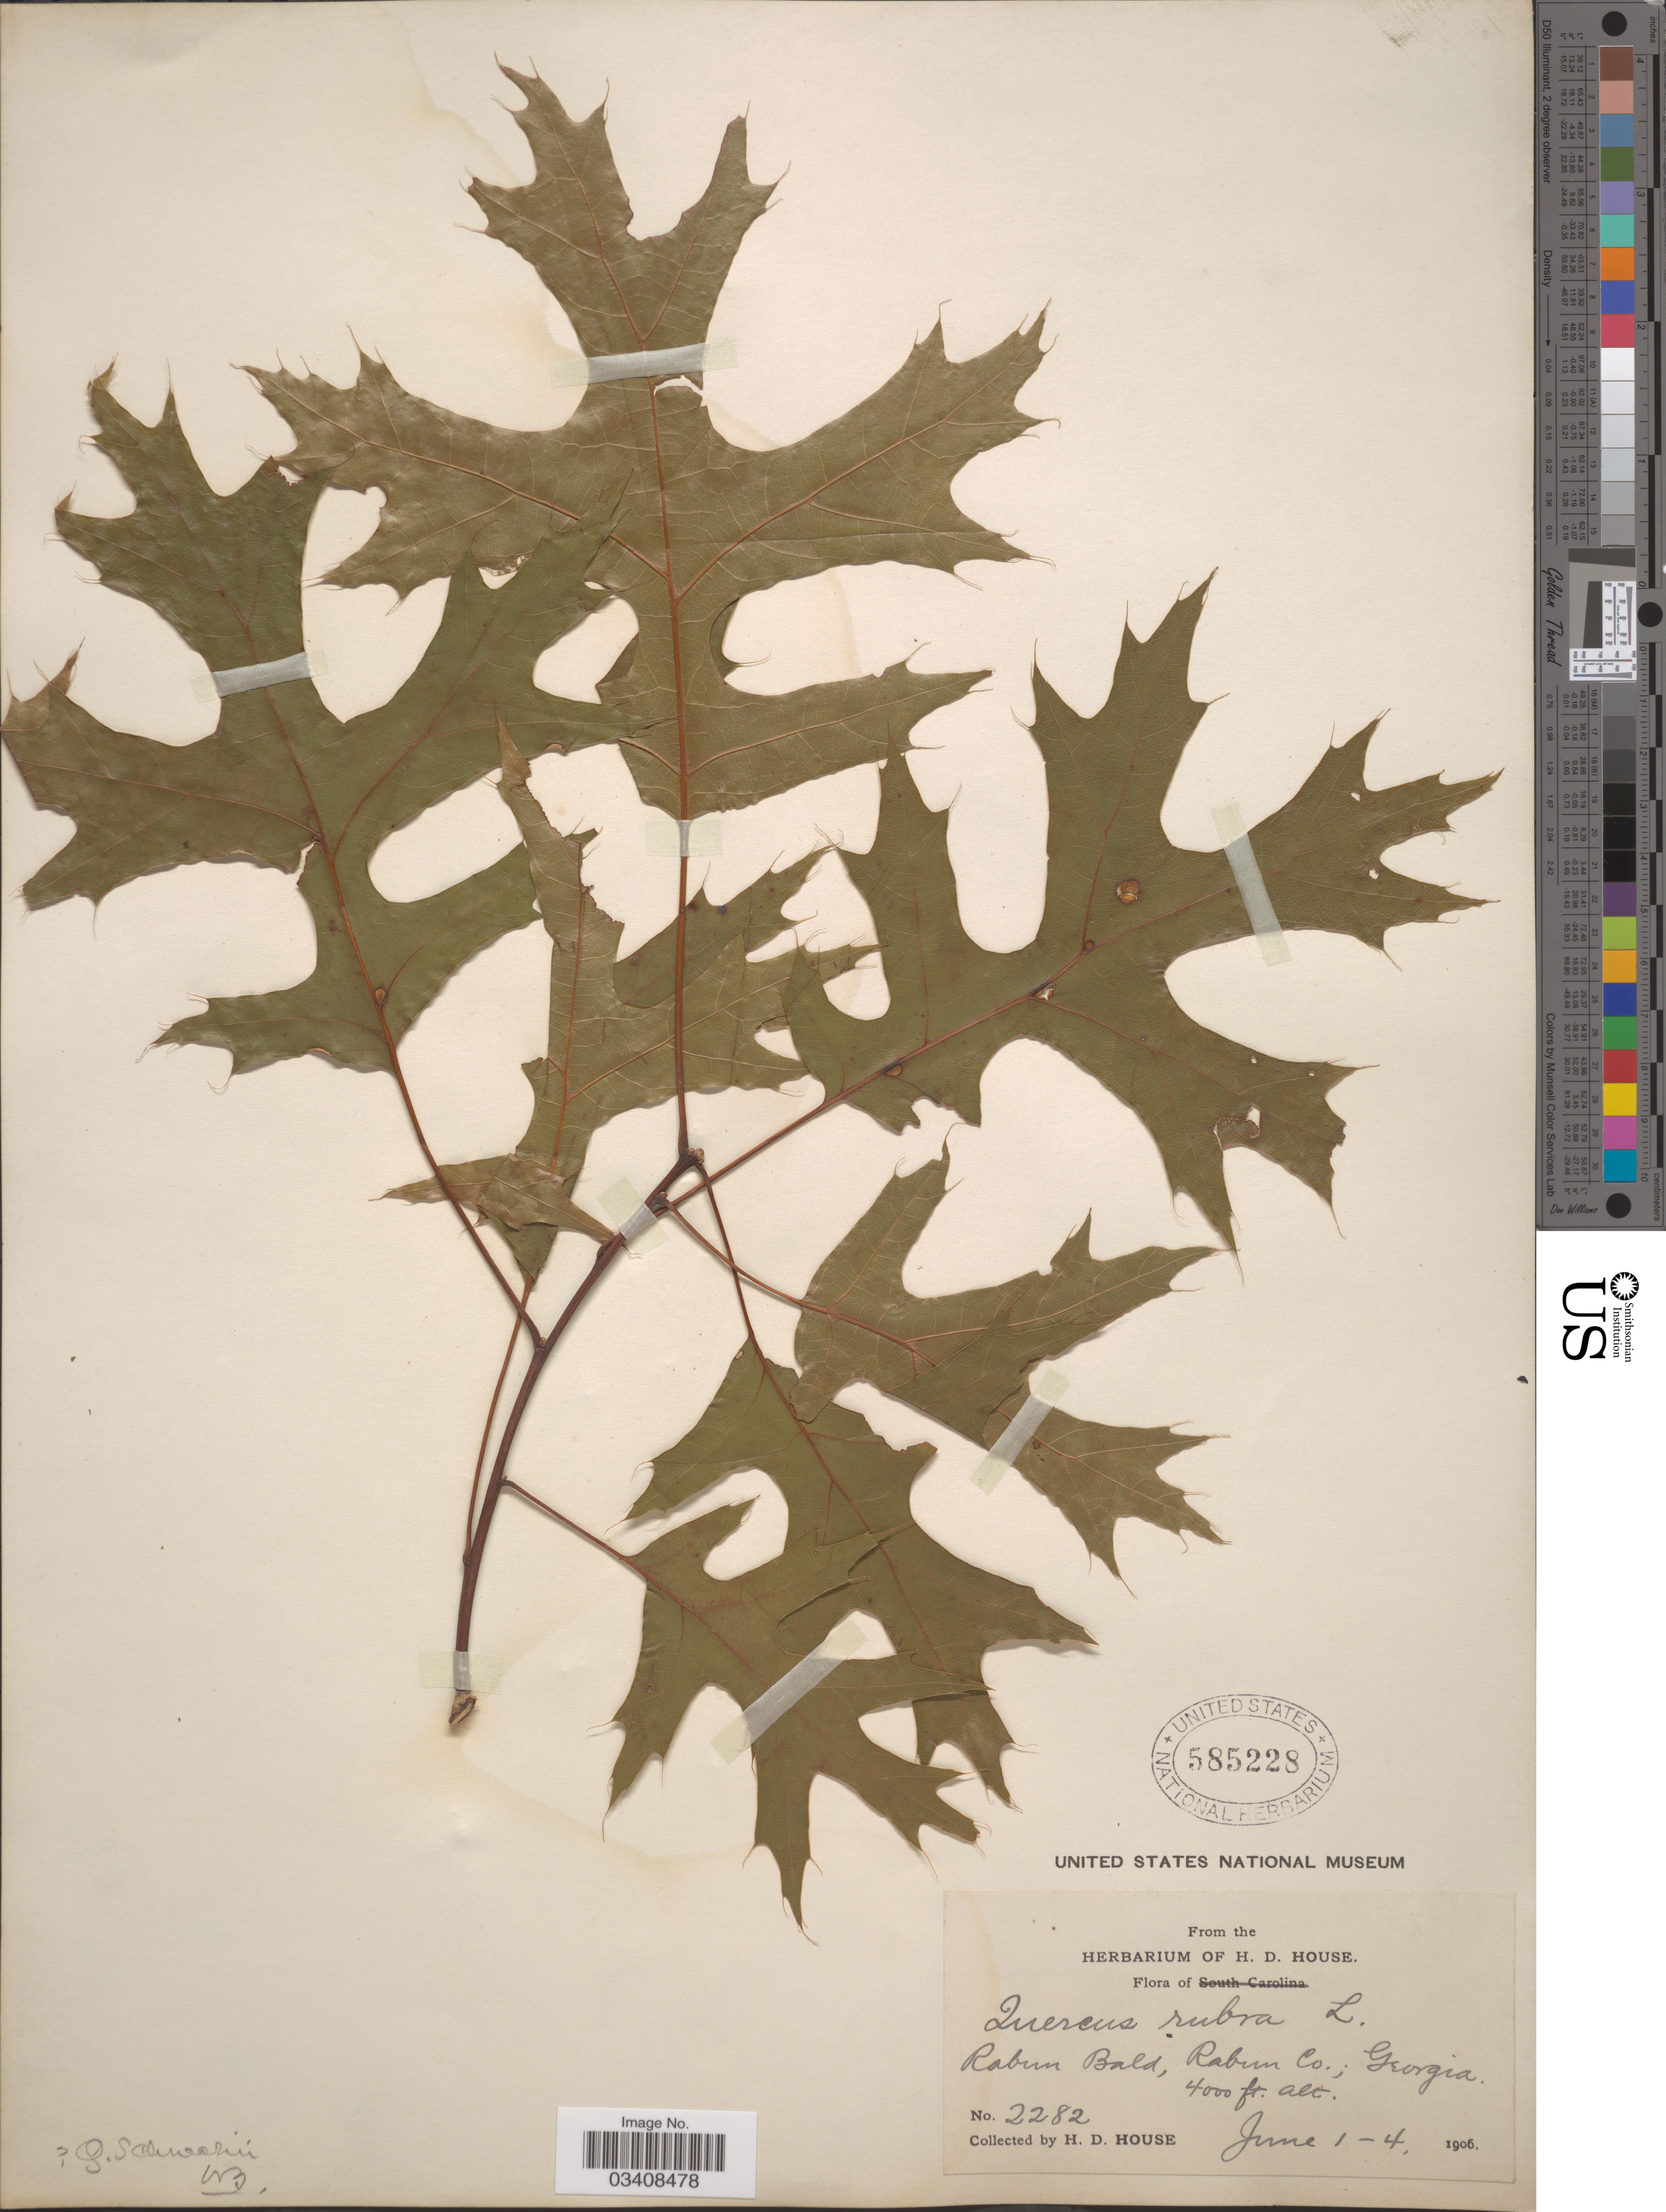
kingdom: Plantae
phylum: Tracheophyta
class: Magnoliopsida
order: Fagales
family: Fagaceae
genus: Quercus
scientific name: Quercus shumardii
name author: Buckley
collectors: H. D. House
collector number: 2282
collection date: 1906-06-01/1906-06-04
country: United States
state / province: Georgia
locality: Rabun Bald, Rabun Co.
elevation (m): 1219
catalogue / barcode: US 585228